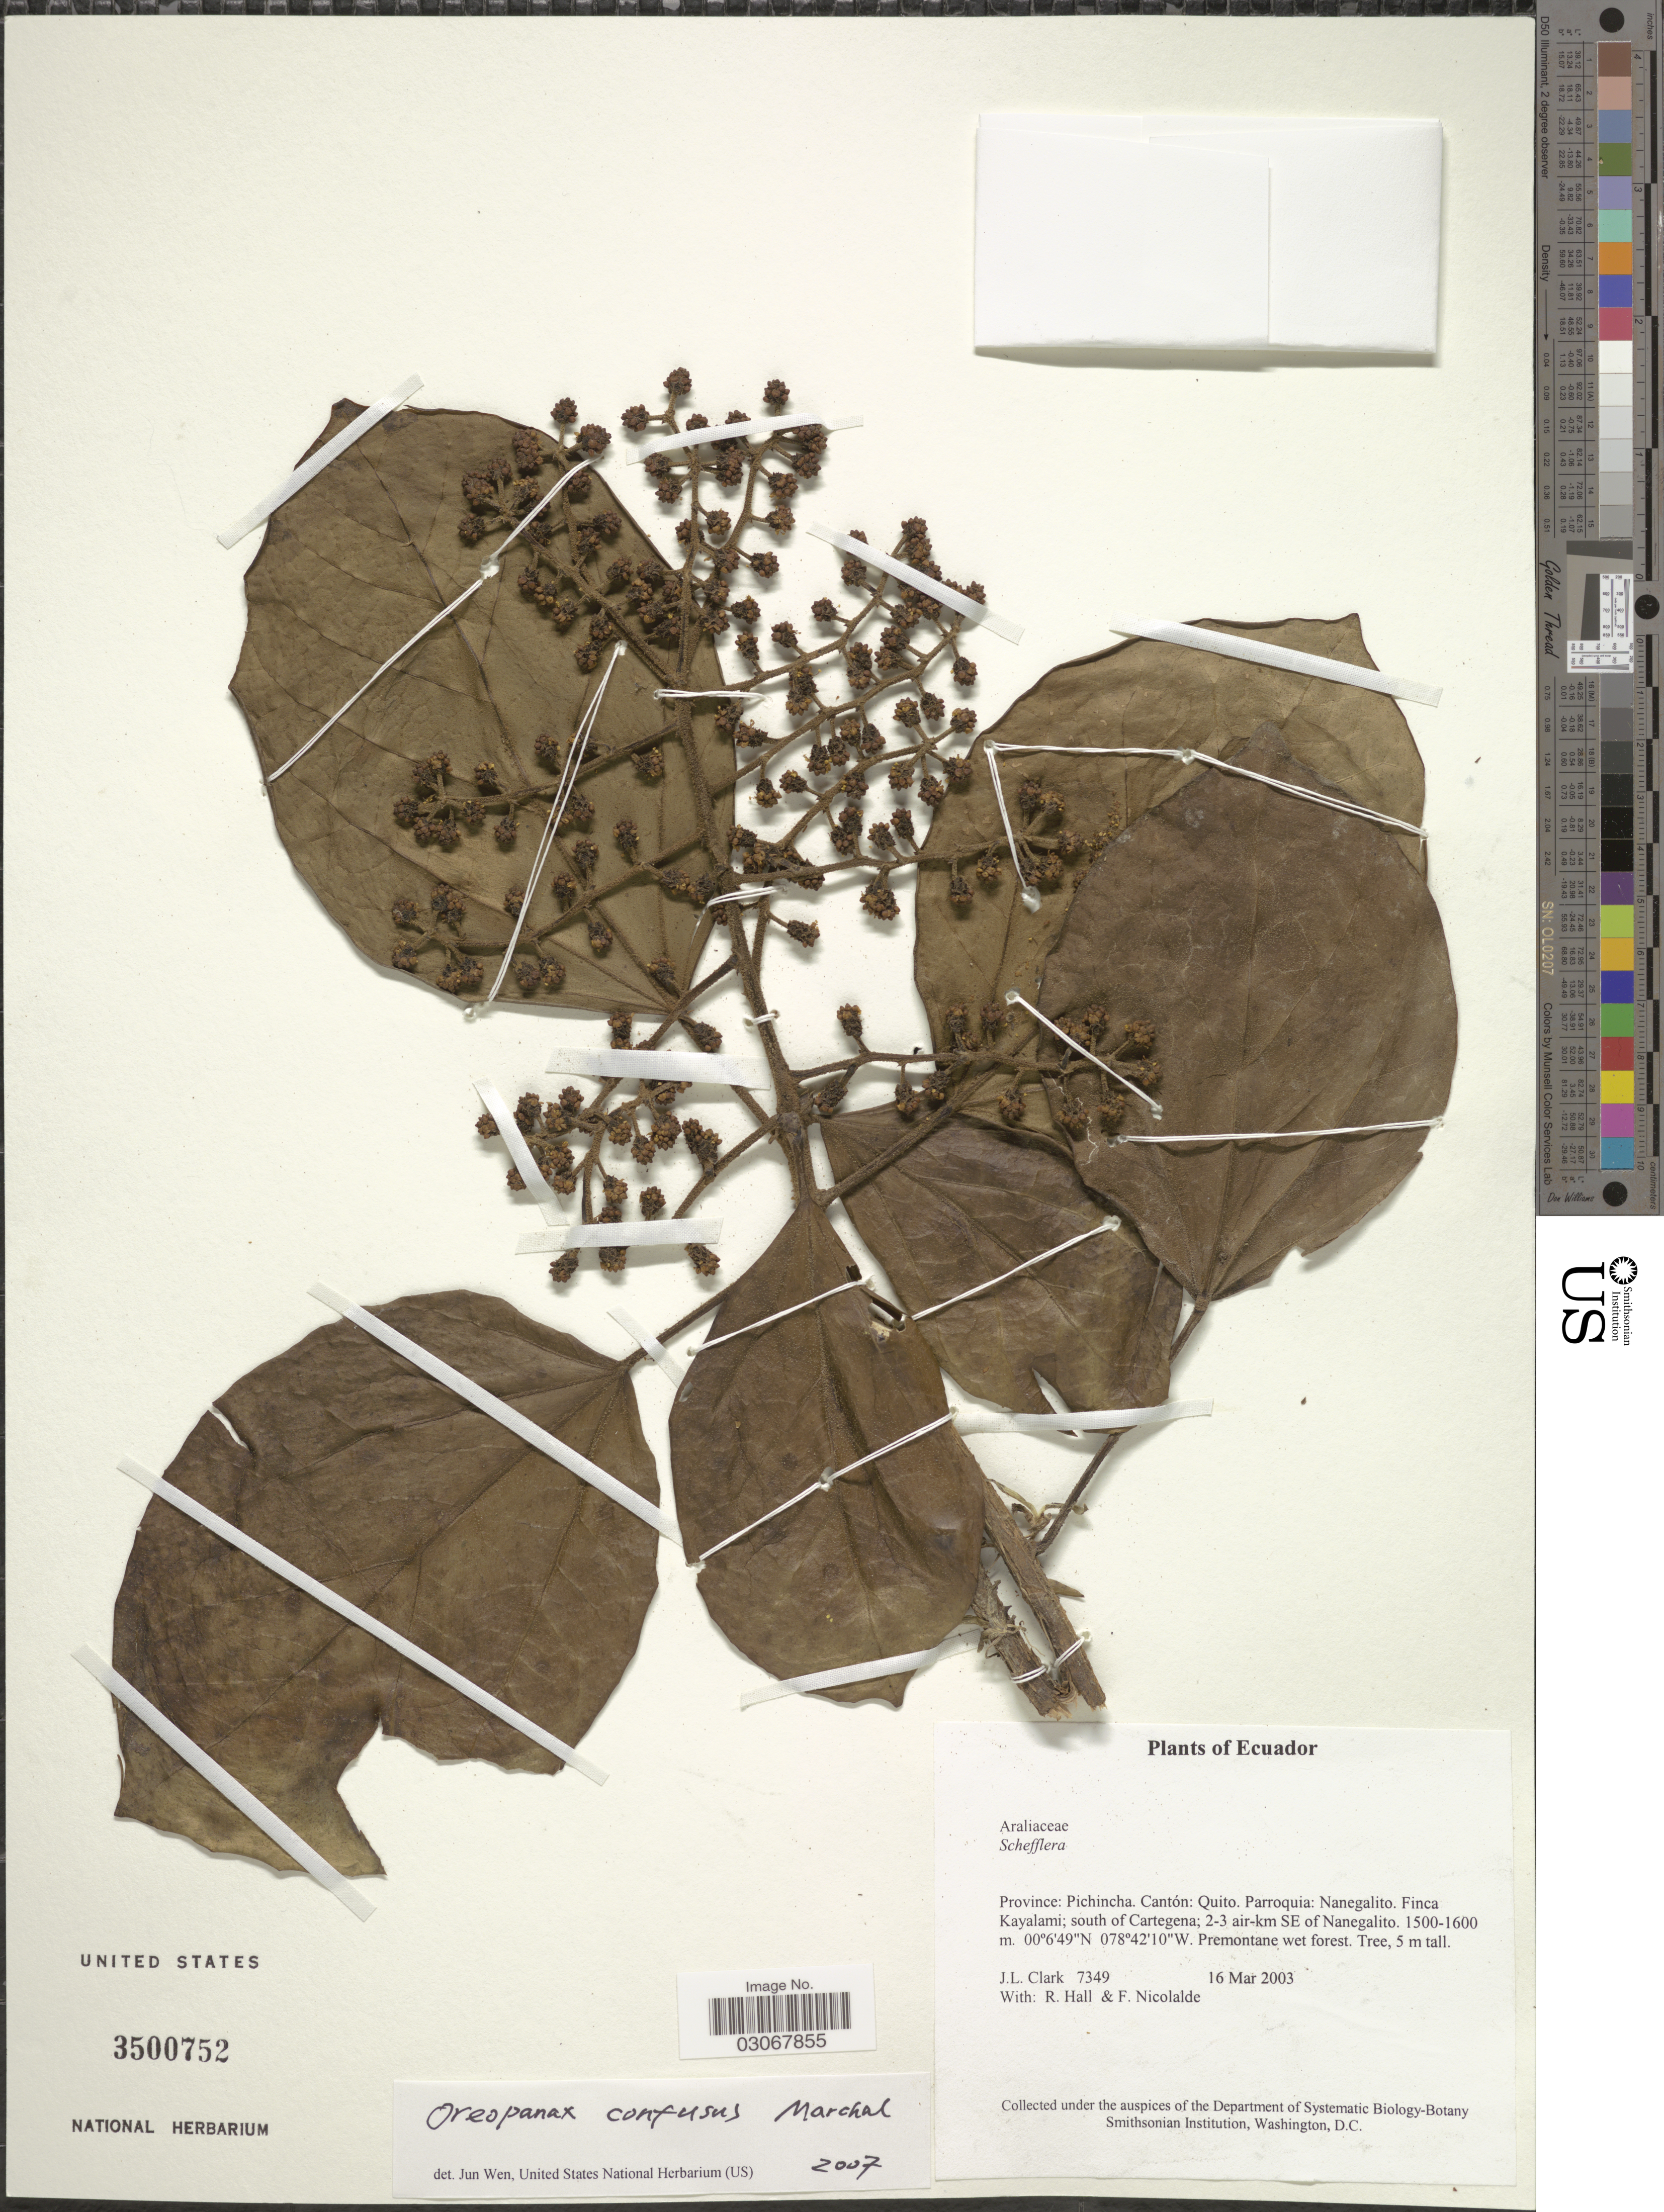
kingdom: Plantae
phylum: Tracheophyta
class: Magnoliopsida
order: Apiales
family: Araliaceae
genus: Oreopanax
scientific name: Oreopanax confusus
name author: March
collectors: J. L. Clark, R. Hall & F. Nicolalde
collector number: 7349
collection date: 2003-03-16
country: Ecuador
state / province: Pichincha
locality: Cantón: Quito. Parroquia: Nanegalito. Finca Kayalami; south of Cartagena; 2-3 air-km SE of Nanegalito.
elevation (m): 1500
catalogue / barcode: US 3500752